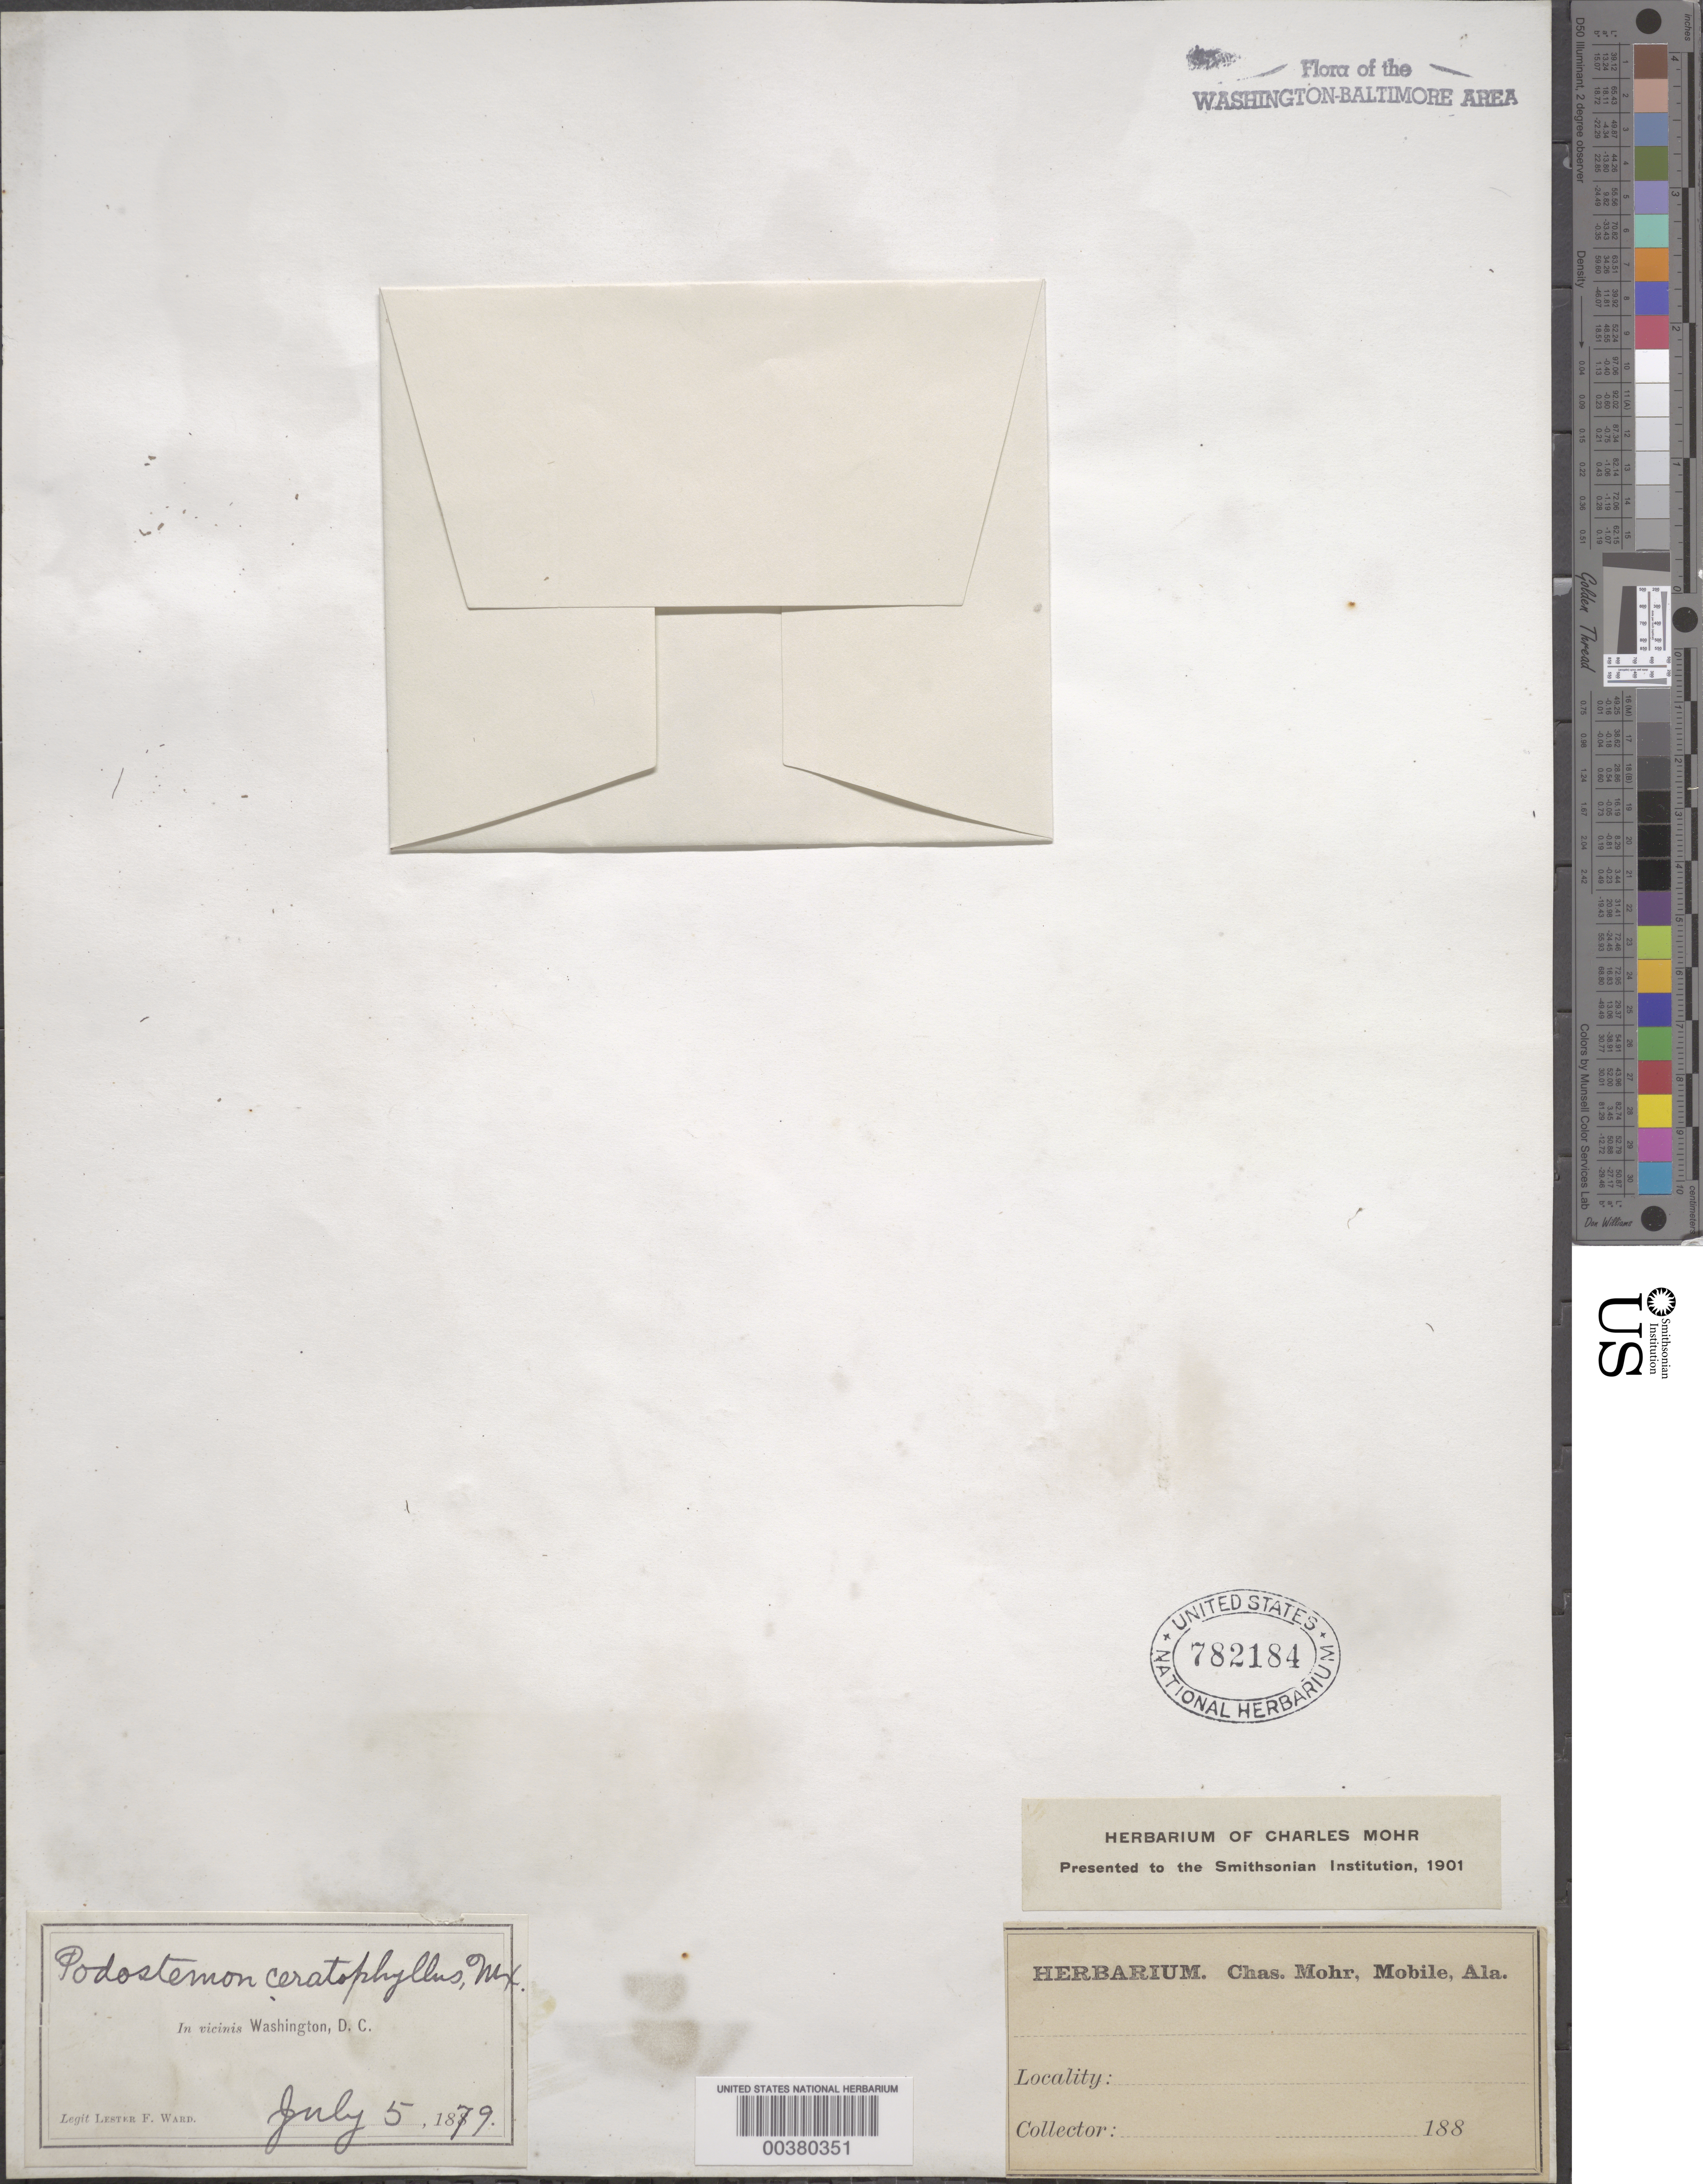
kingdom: Plantae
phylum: Tracheophyta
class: Magnoliopsida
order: Malpighiales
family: Podostemaceae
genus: Podostemum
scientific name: Podostemum ceratophylllum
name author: Michx.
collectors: L. F. Ward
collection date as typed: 05 Jul 1879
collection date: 1879-07-05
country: United States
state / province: District of Columbia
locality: DC vicinity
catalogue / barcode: US 782184